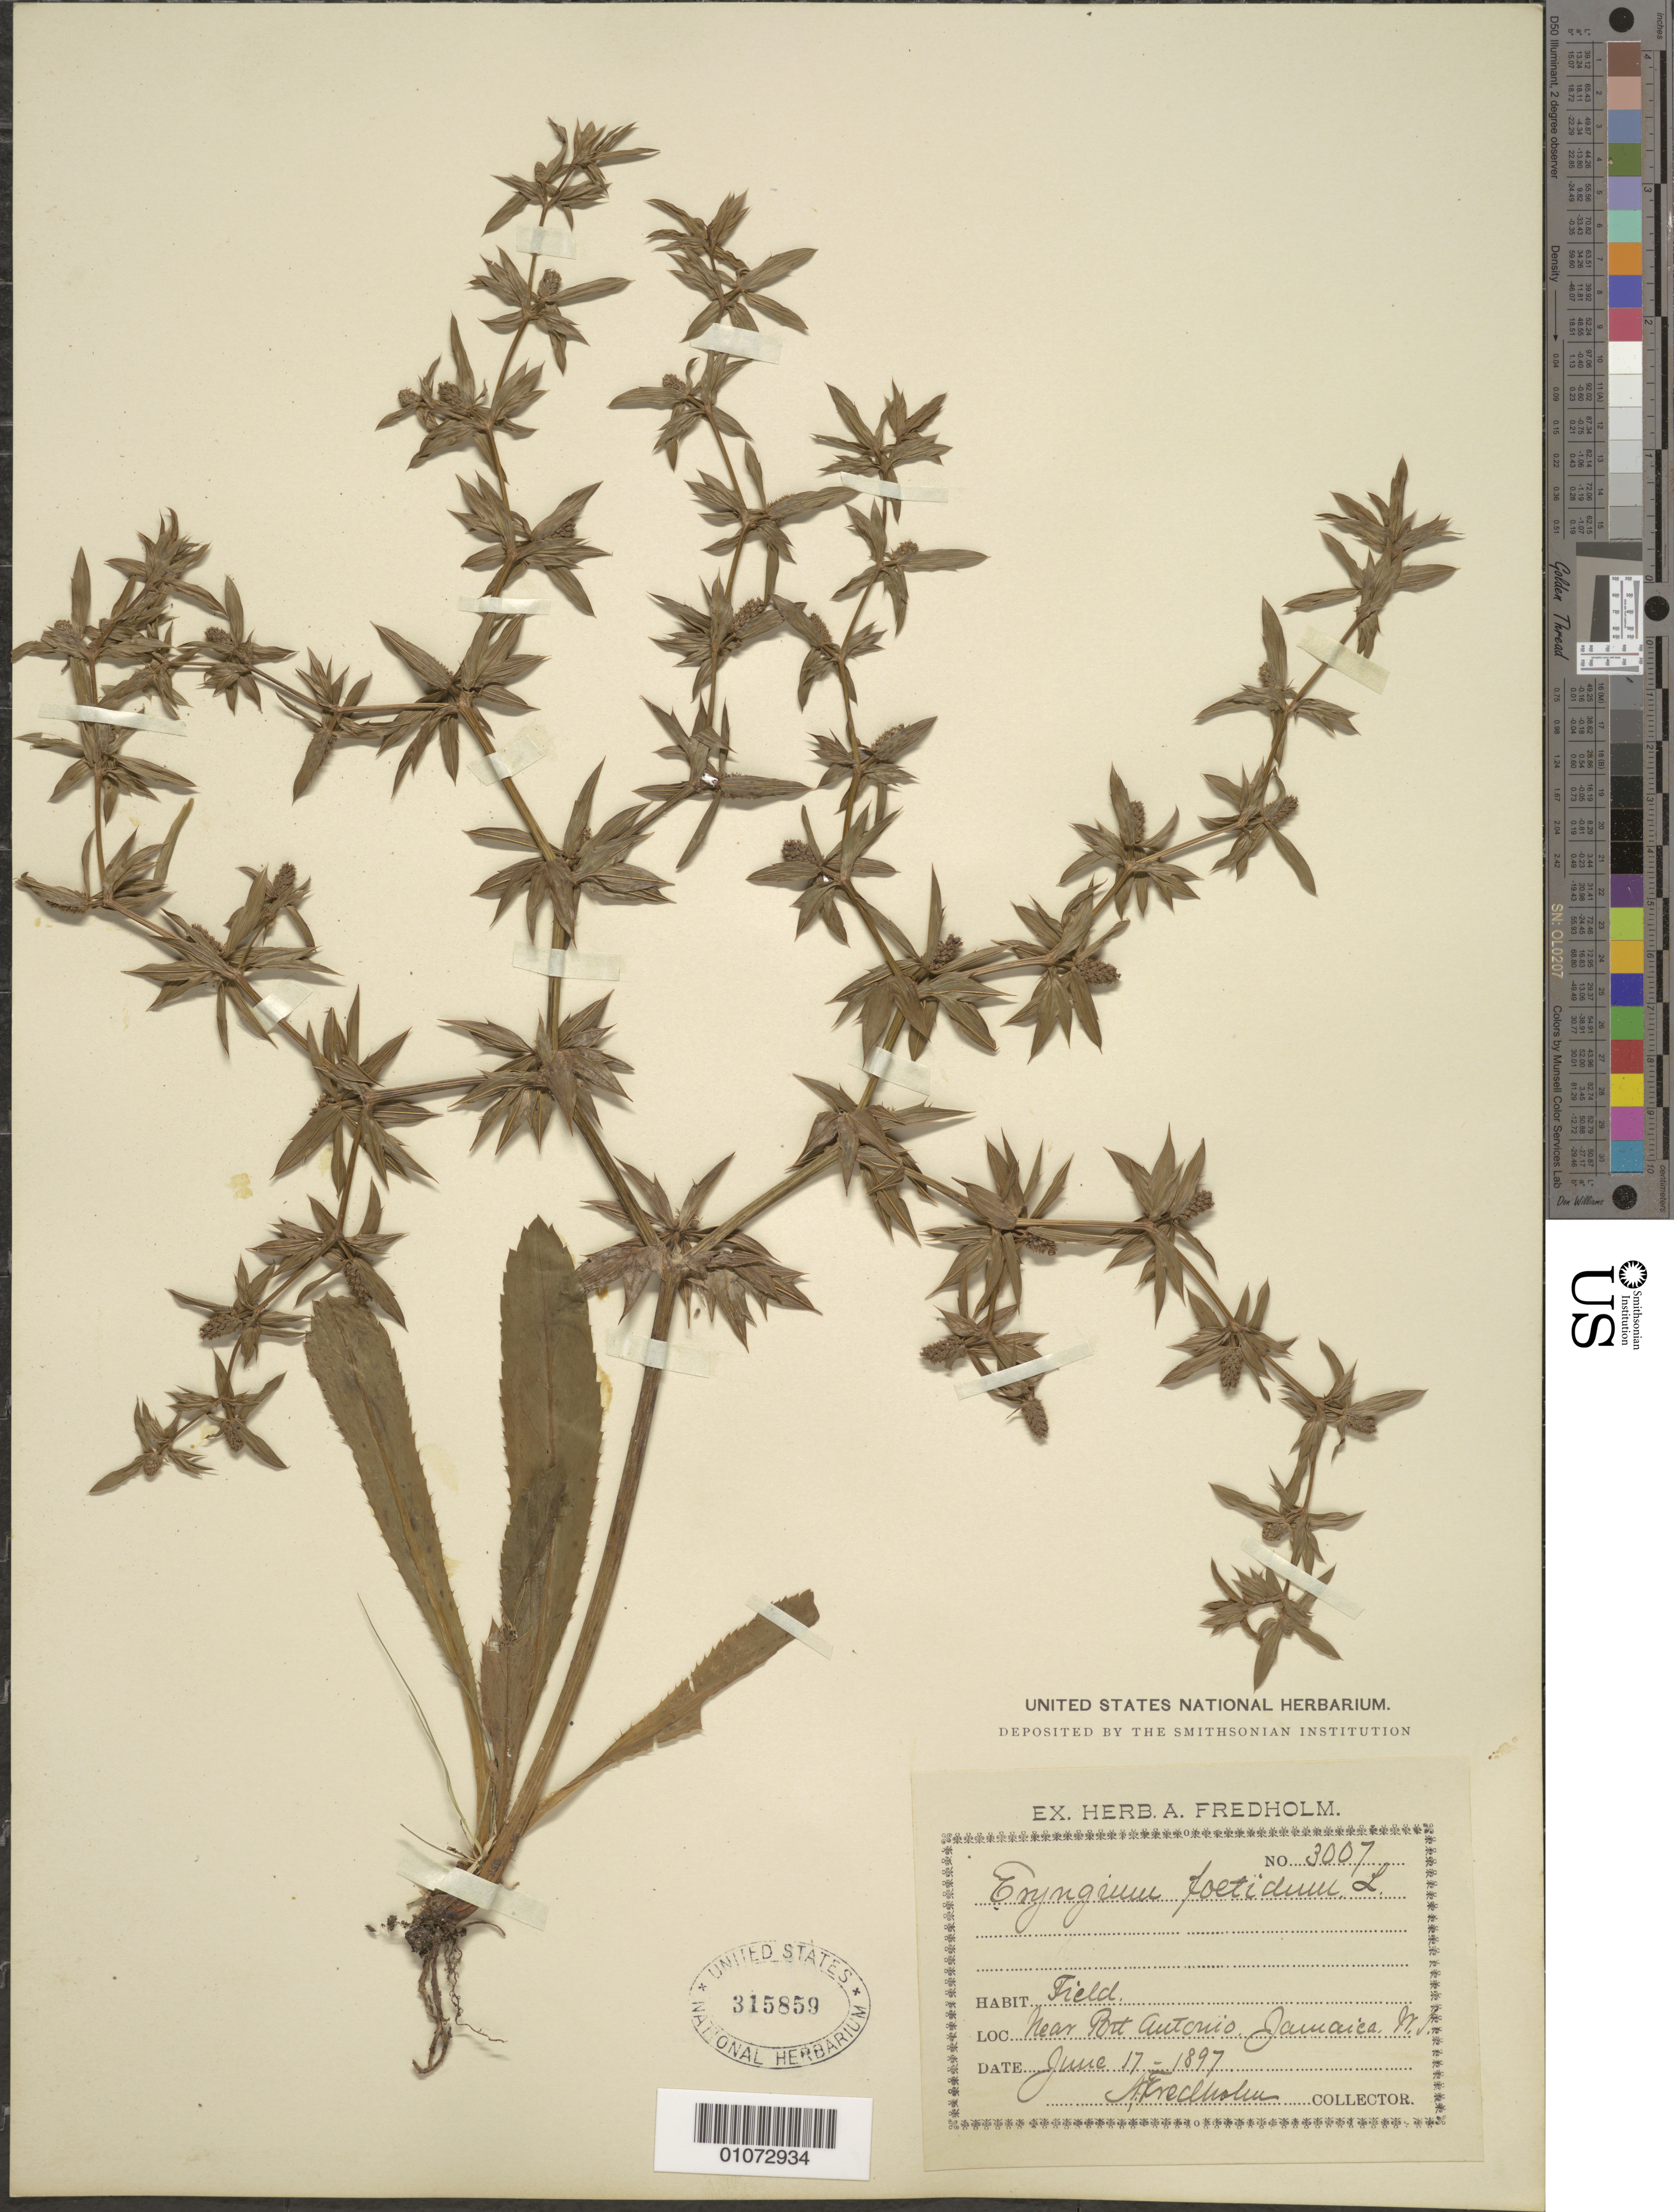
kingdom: Plantae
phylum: Tracheophyta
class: Magnoliopsida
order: Apiales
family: Apiaceae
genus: Eryngium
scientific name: Eryngium foetidum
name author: L.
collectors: A. Fredholm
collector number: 3007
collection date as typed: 17 Jun 1897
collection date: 1897-06-17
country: Jamaica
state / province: Portland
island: Jamaica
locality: Near Port Antonio, field.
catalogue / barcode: US 315859